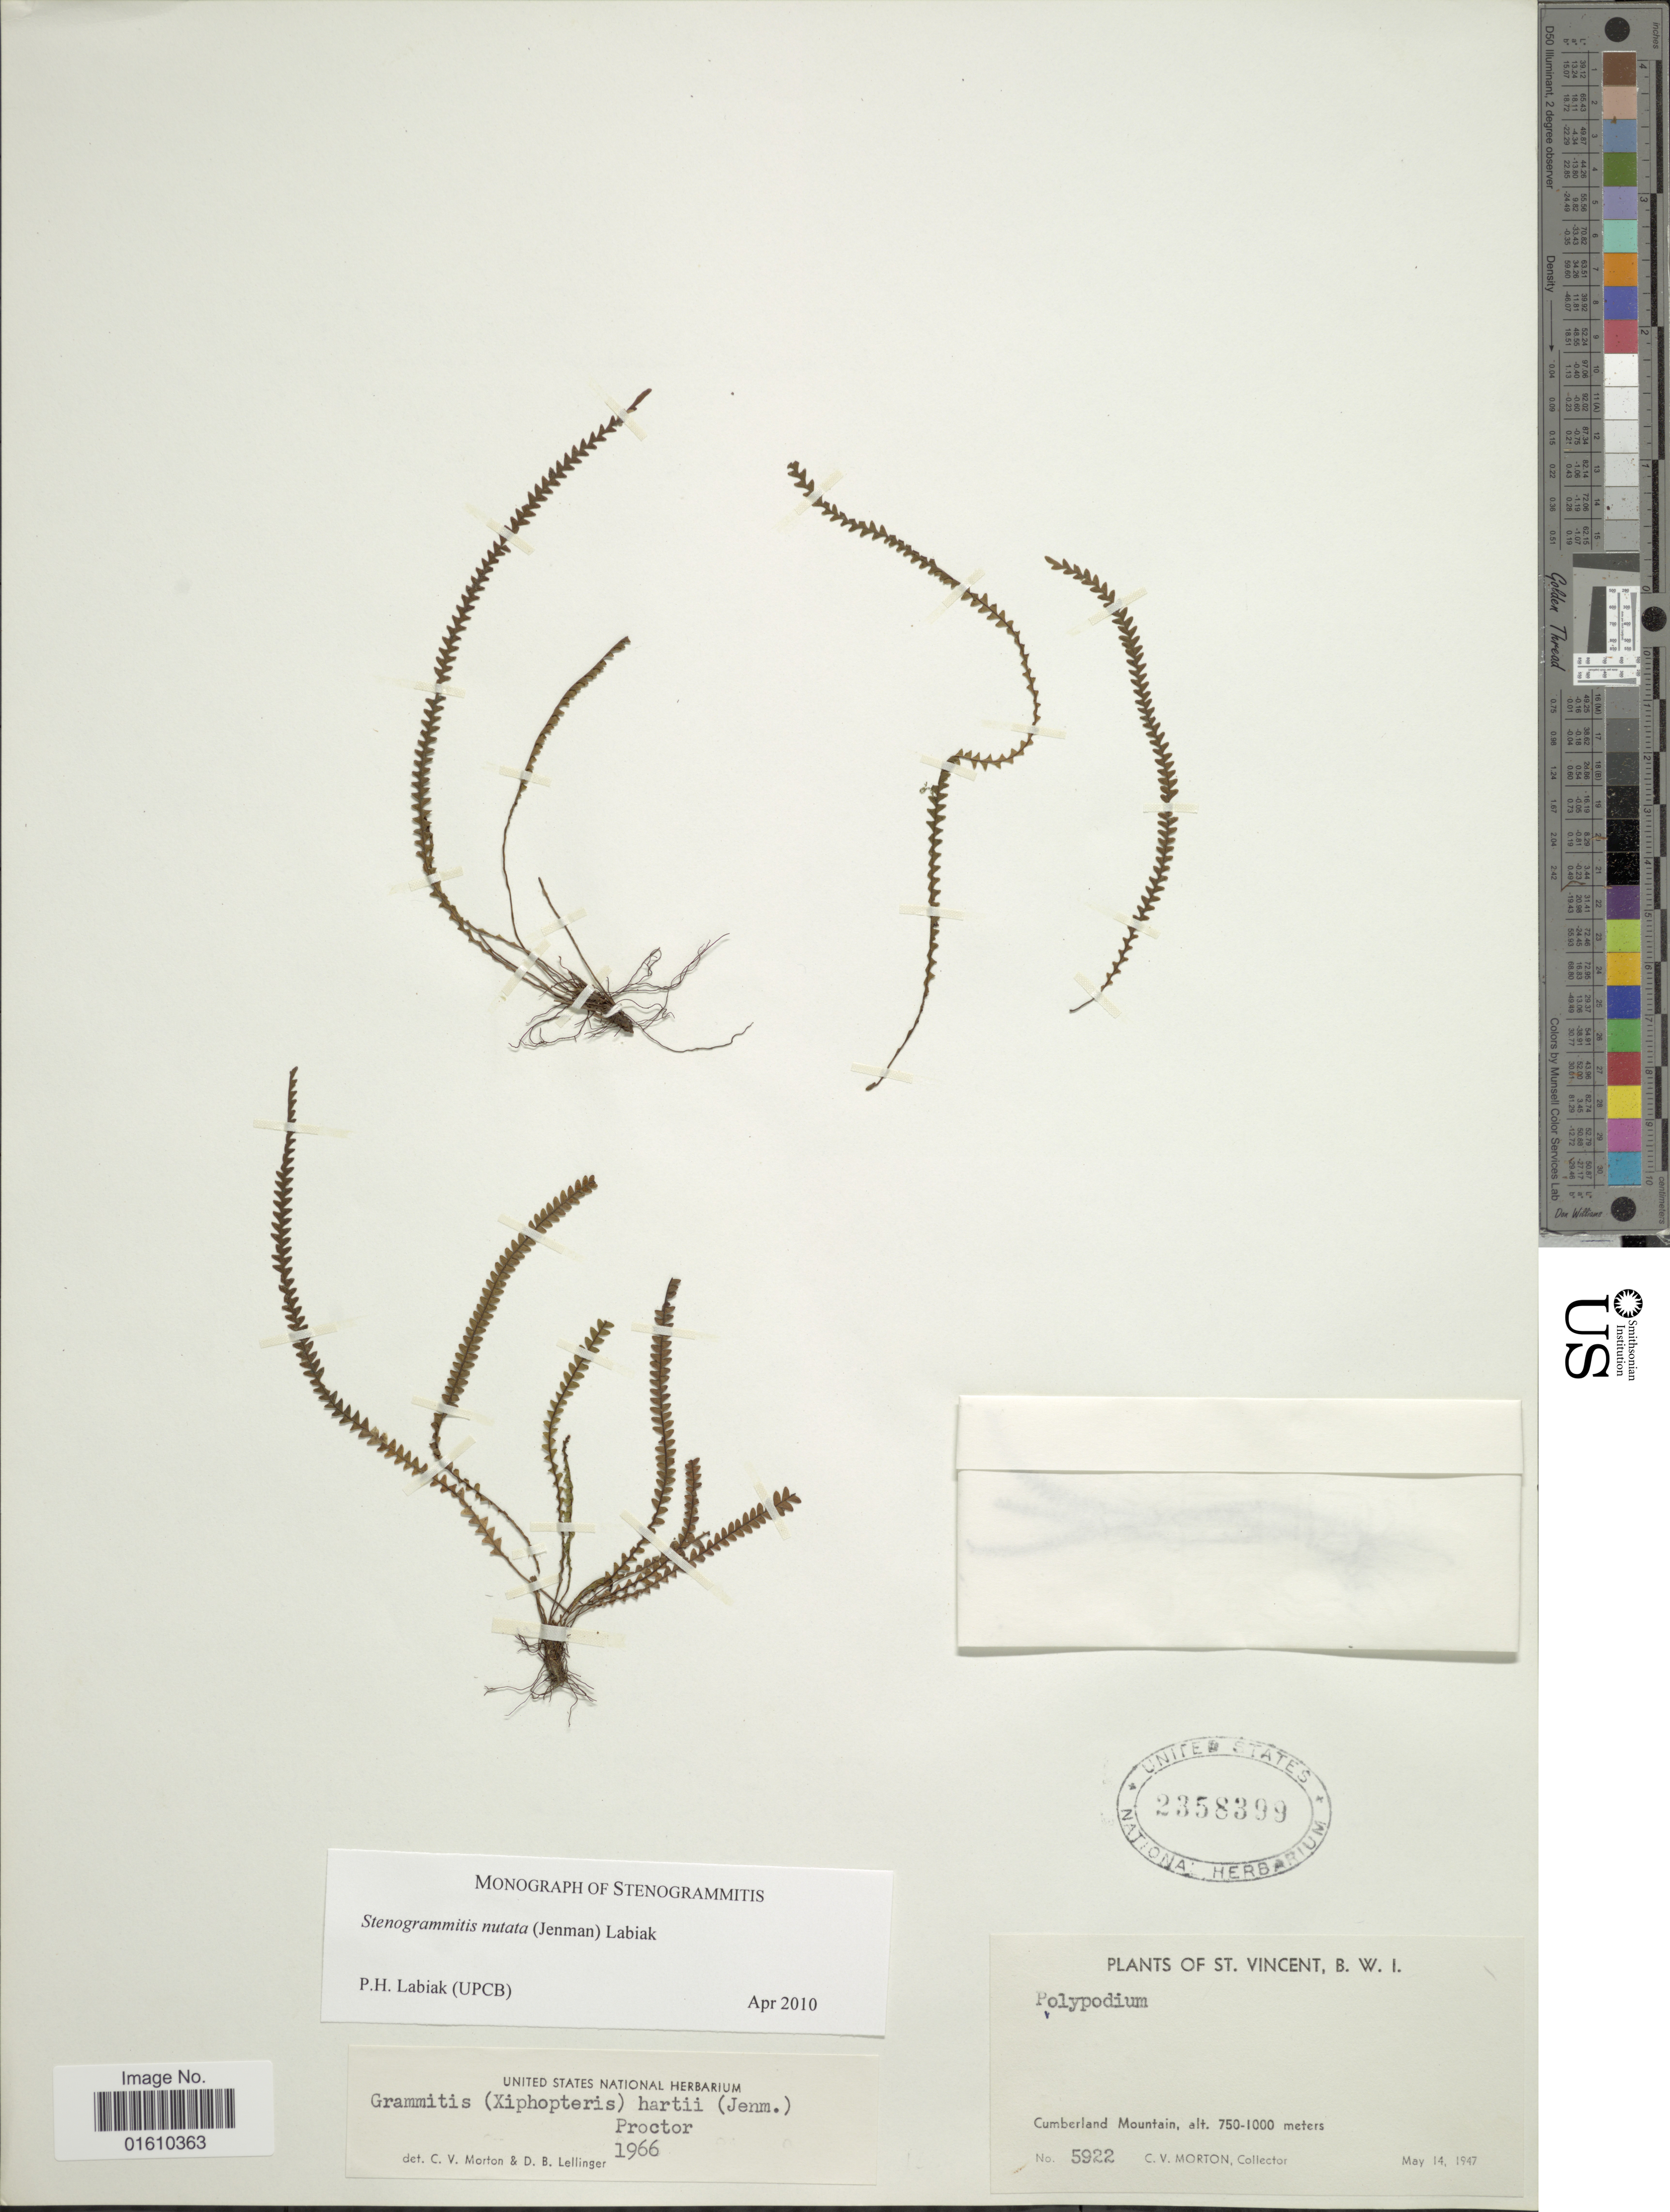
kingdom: Plantae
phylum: Tracheophyta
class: Polypodiopsida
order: Polypodiales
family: Polypodiaceae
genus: Stenogrammitis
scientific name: Stenogrammitis nutata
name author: (Jenman) Labiak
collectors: C. V. Morton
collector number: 5922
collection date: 1947-05-14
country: St. Vincent - Grenadines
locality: St. Vincent, B. W. I., Cumberland Mountain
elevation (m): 750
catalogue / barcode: US 2358399